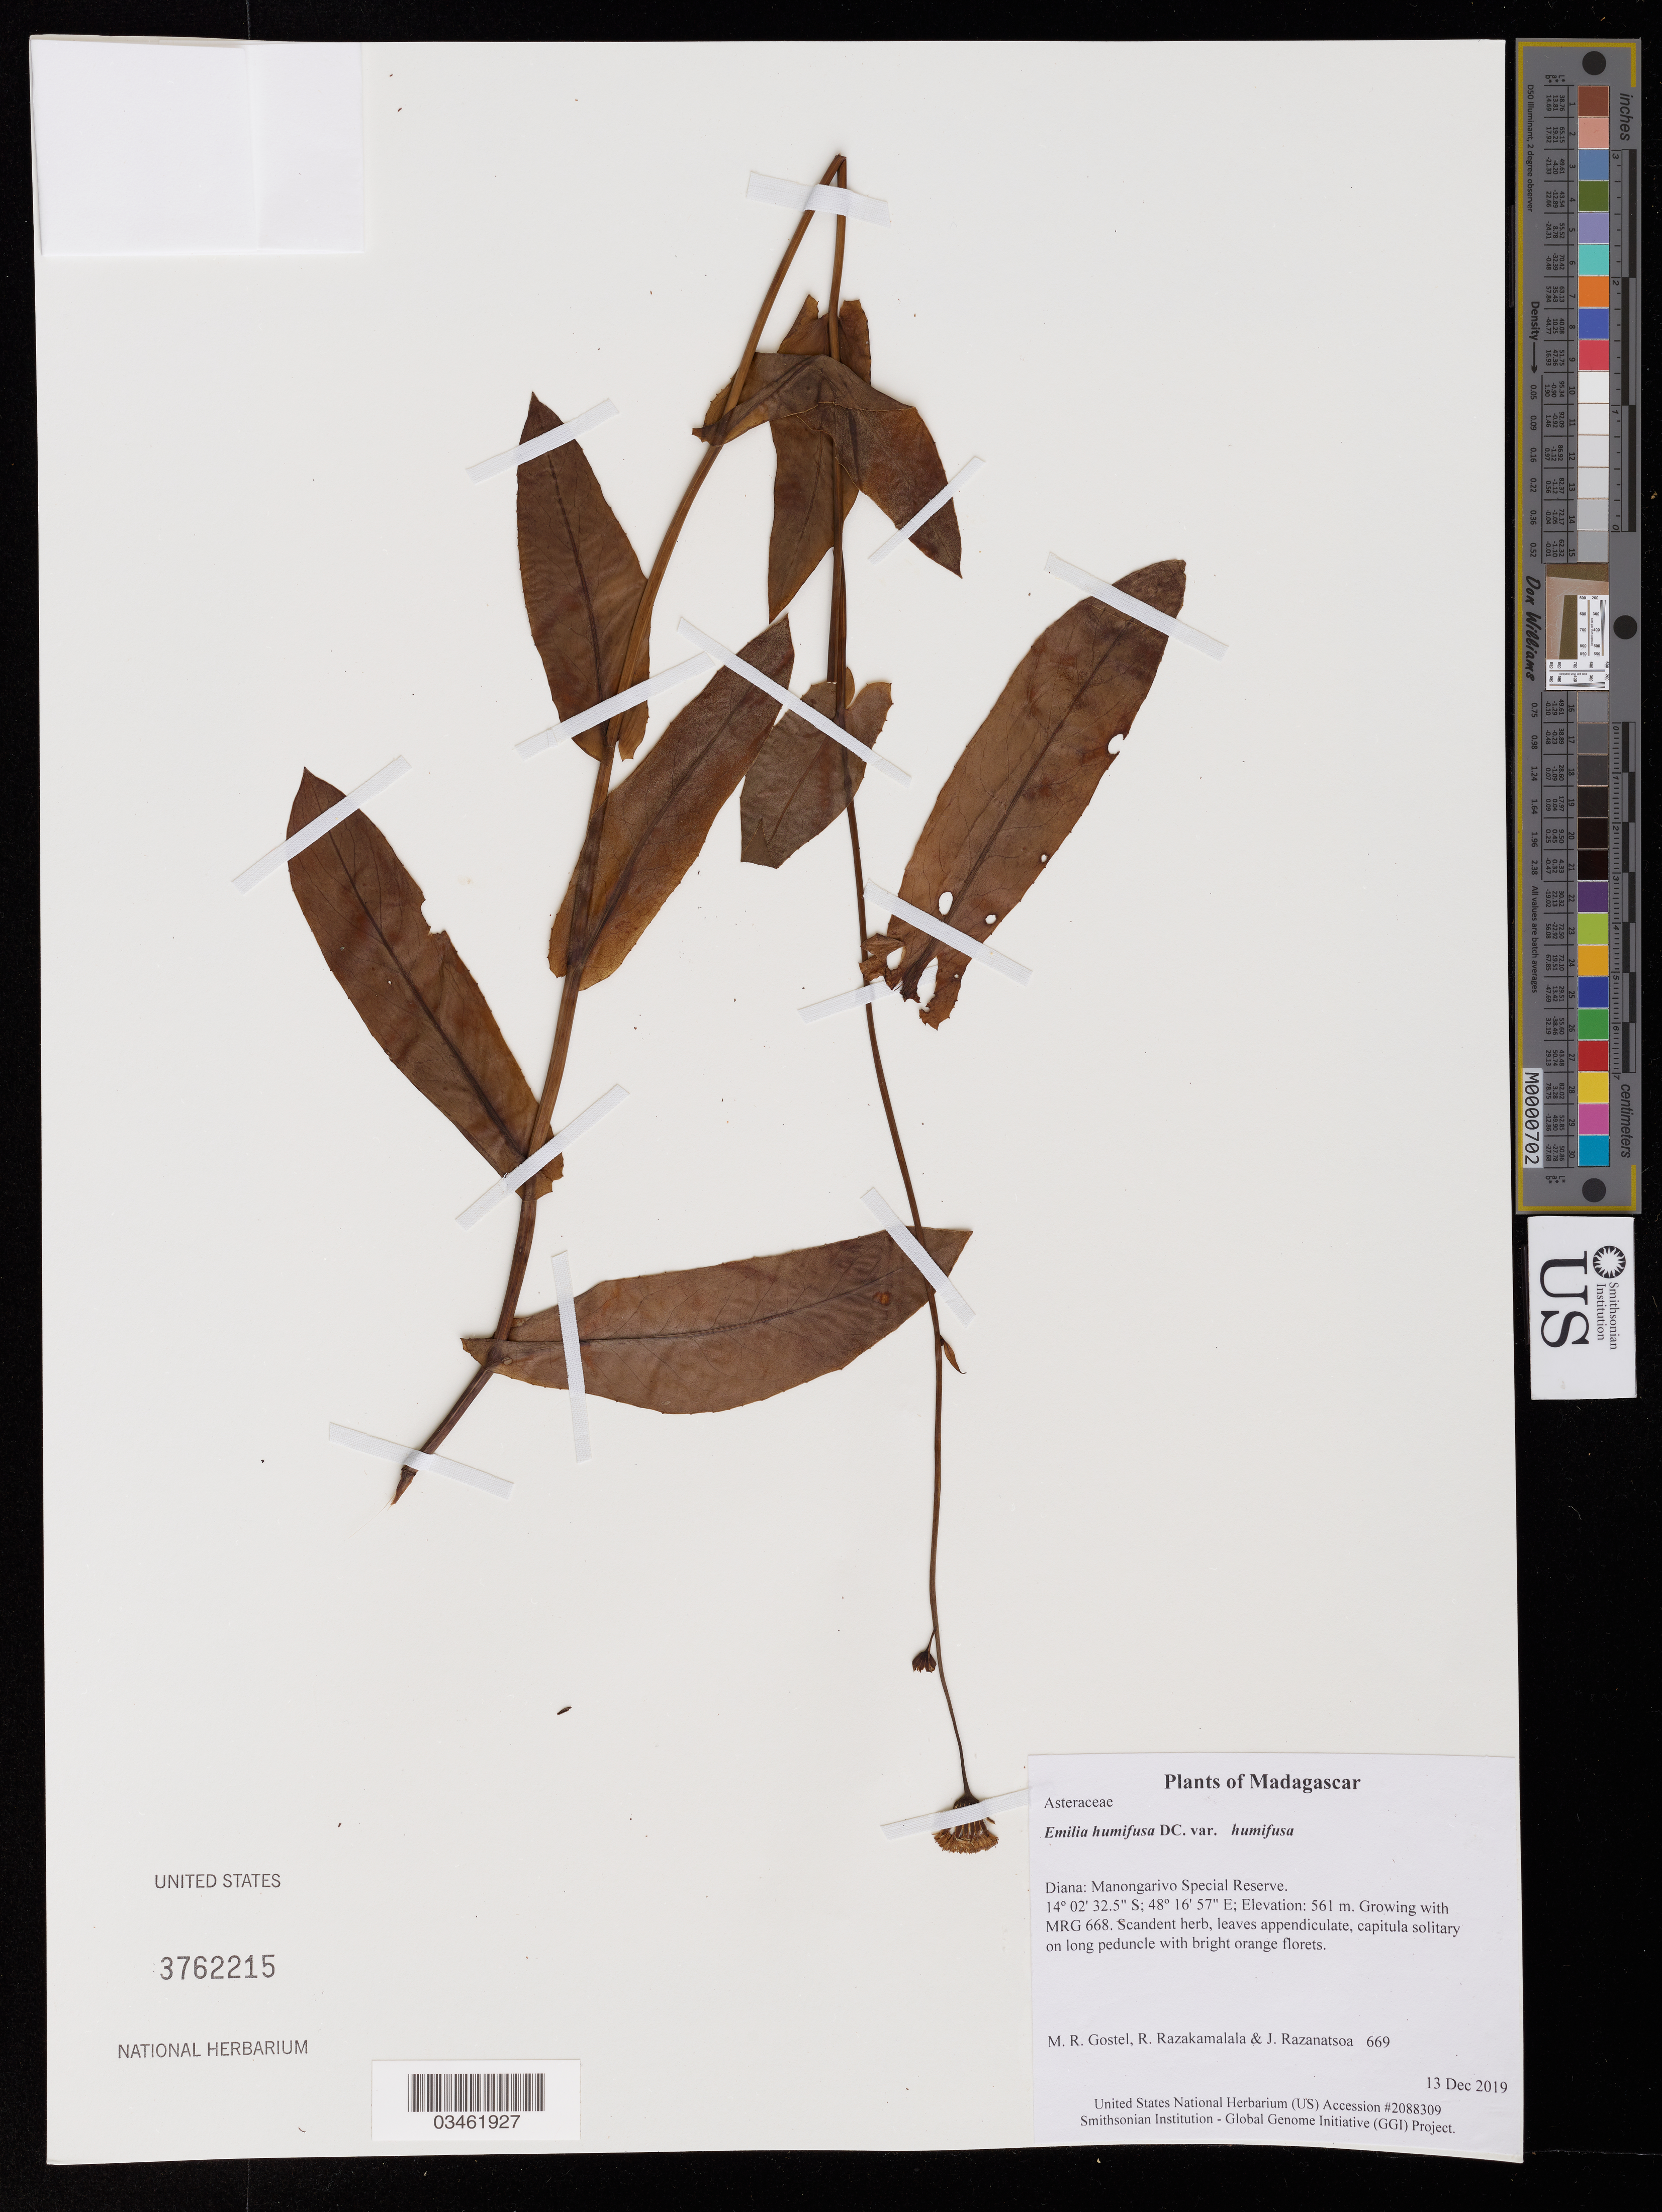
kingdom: Plantae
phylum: Tracheophyta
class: Magnoliopsida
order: Asterales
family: Asteraceae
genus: Emilia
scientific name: Emilia humifusa var. humifusa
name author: DC.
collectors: M. R. Gostel, R. Razakamalala & J. Razanatsoa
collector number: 669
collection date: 2019-12-13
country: Madagascar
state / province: Diana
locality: Manongarico Special Reserve.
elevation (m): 561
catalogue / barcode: US 3762215